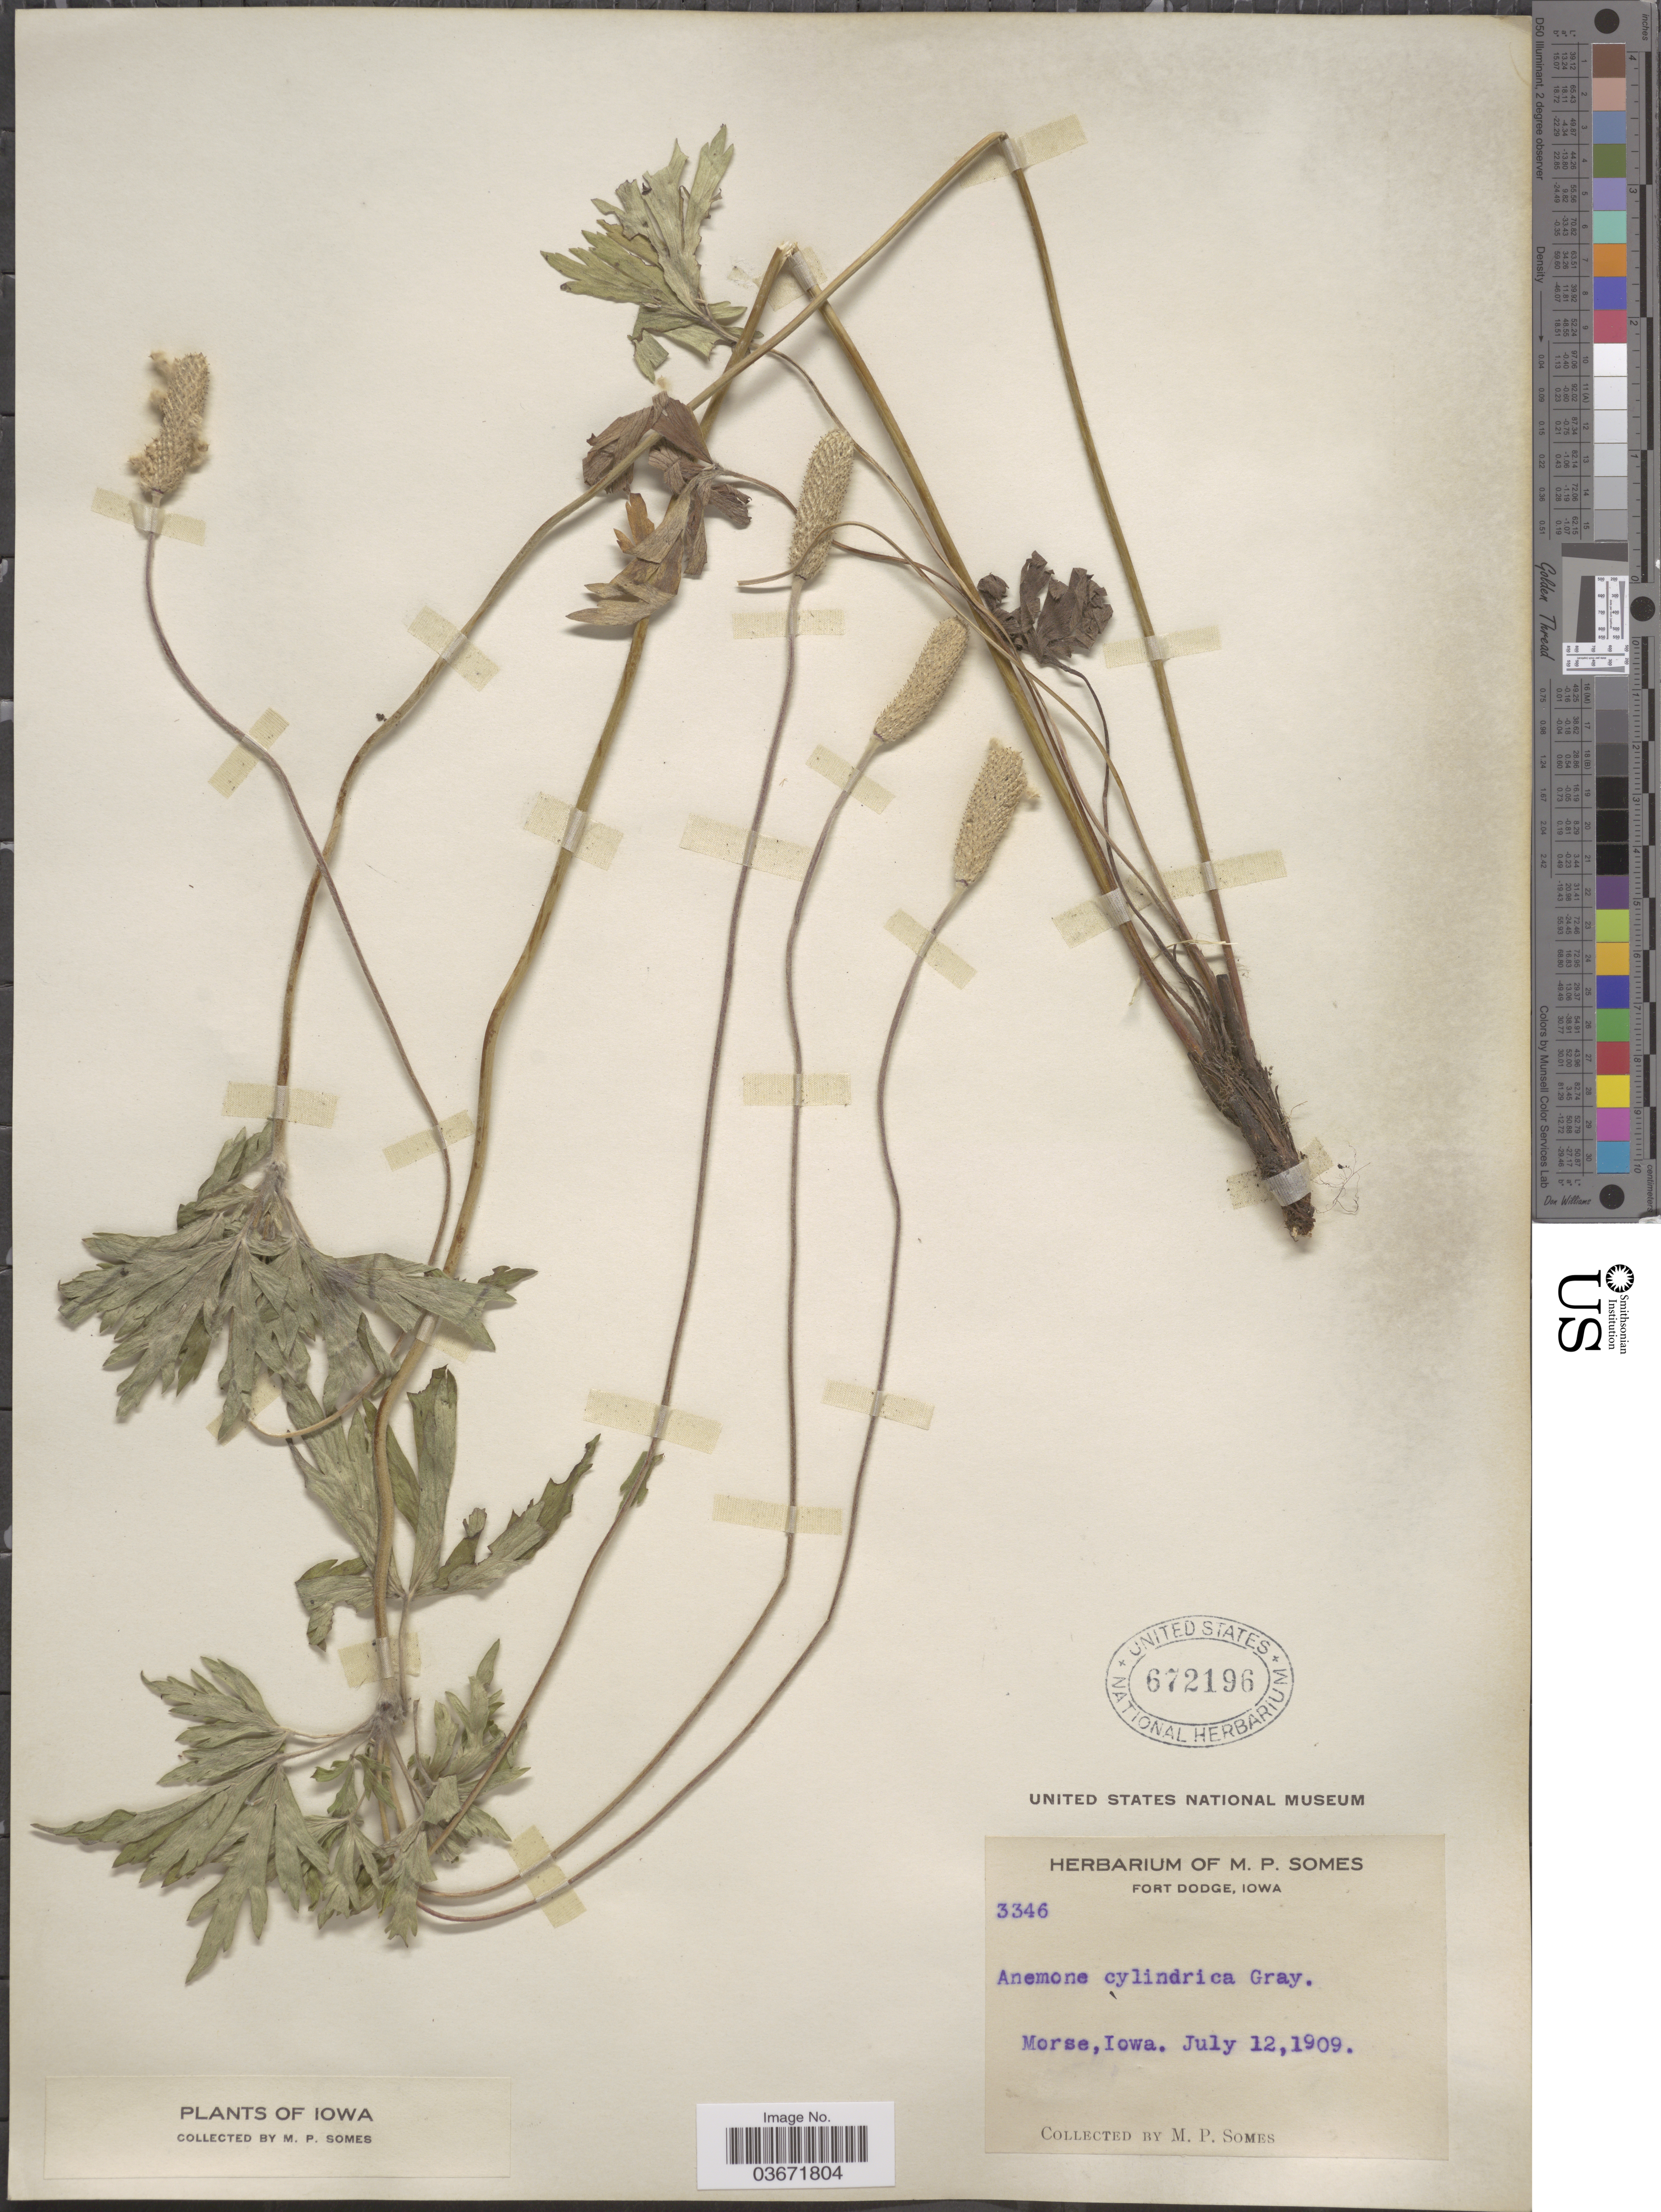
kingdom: Plantae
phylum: Tracheophyta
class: Magnoliopsida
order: Ranunculales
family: Ranunculaceae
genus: Anemone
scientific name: Anemone cylindrica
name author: A. Gray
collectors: M. Somes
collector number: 3346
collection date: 1909-07-12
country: United States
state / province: Iowa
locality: Morse.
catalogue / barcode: US 672196